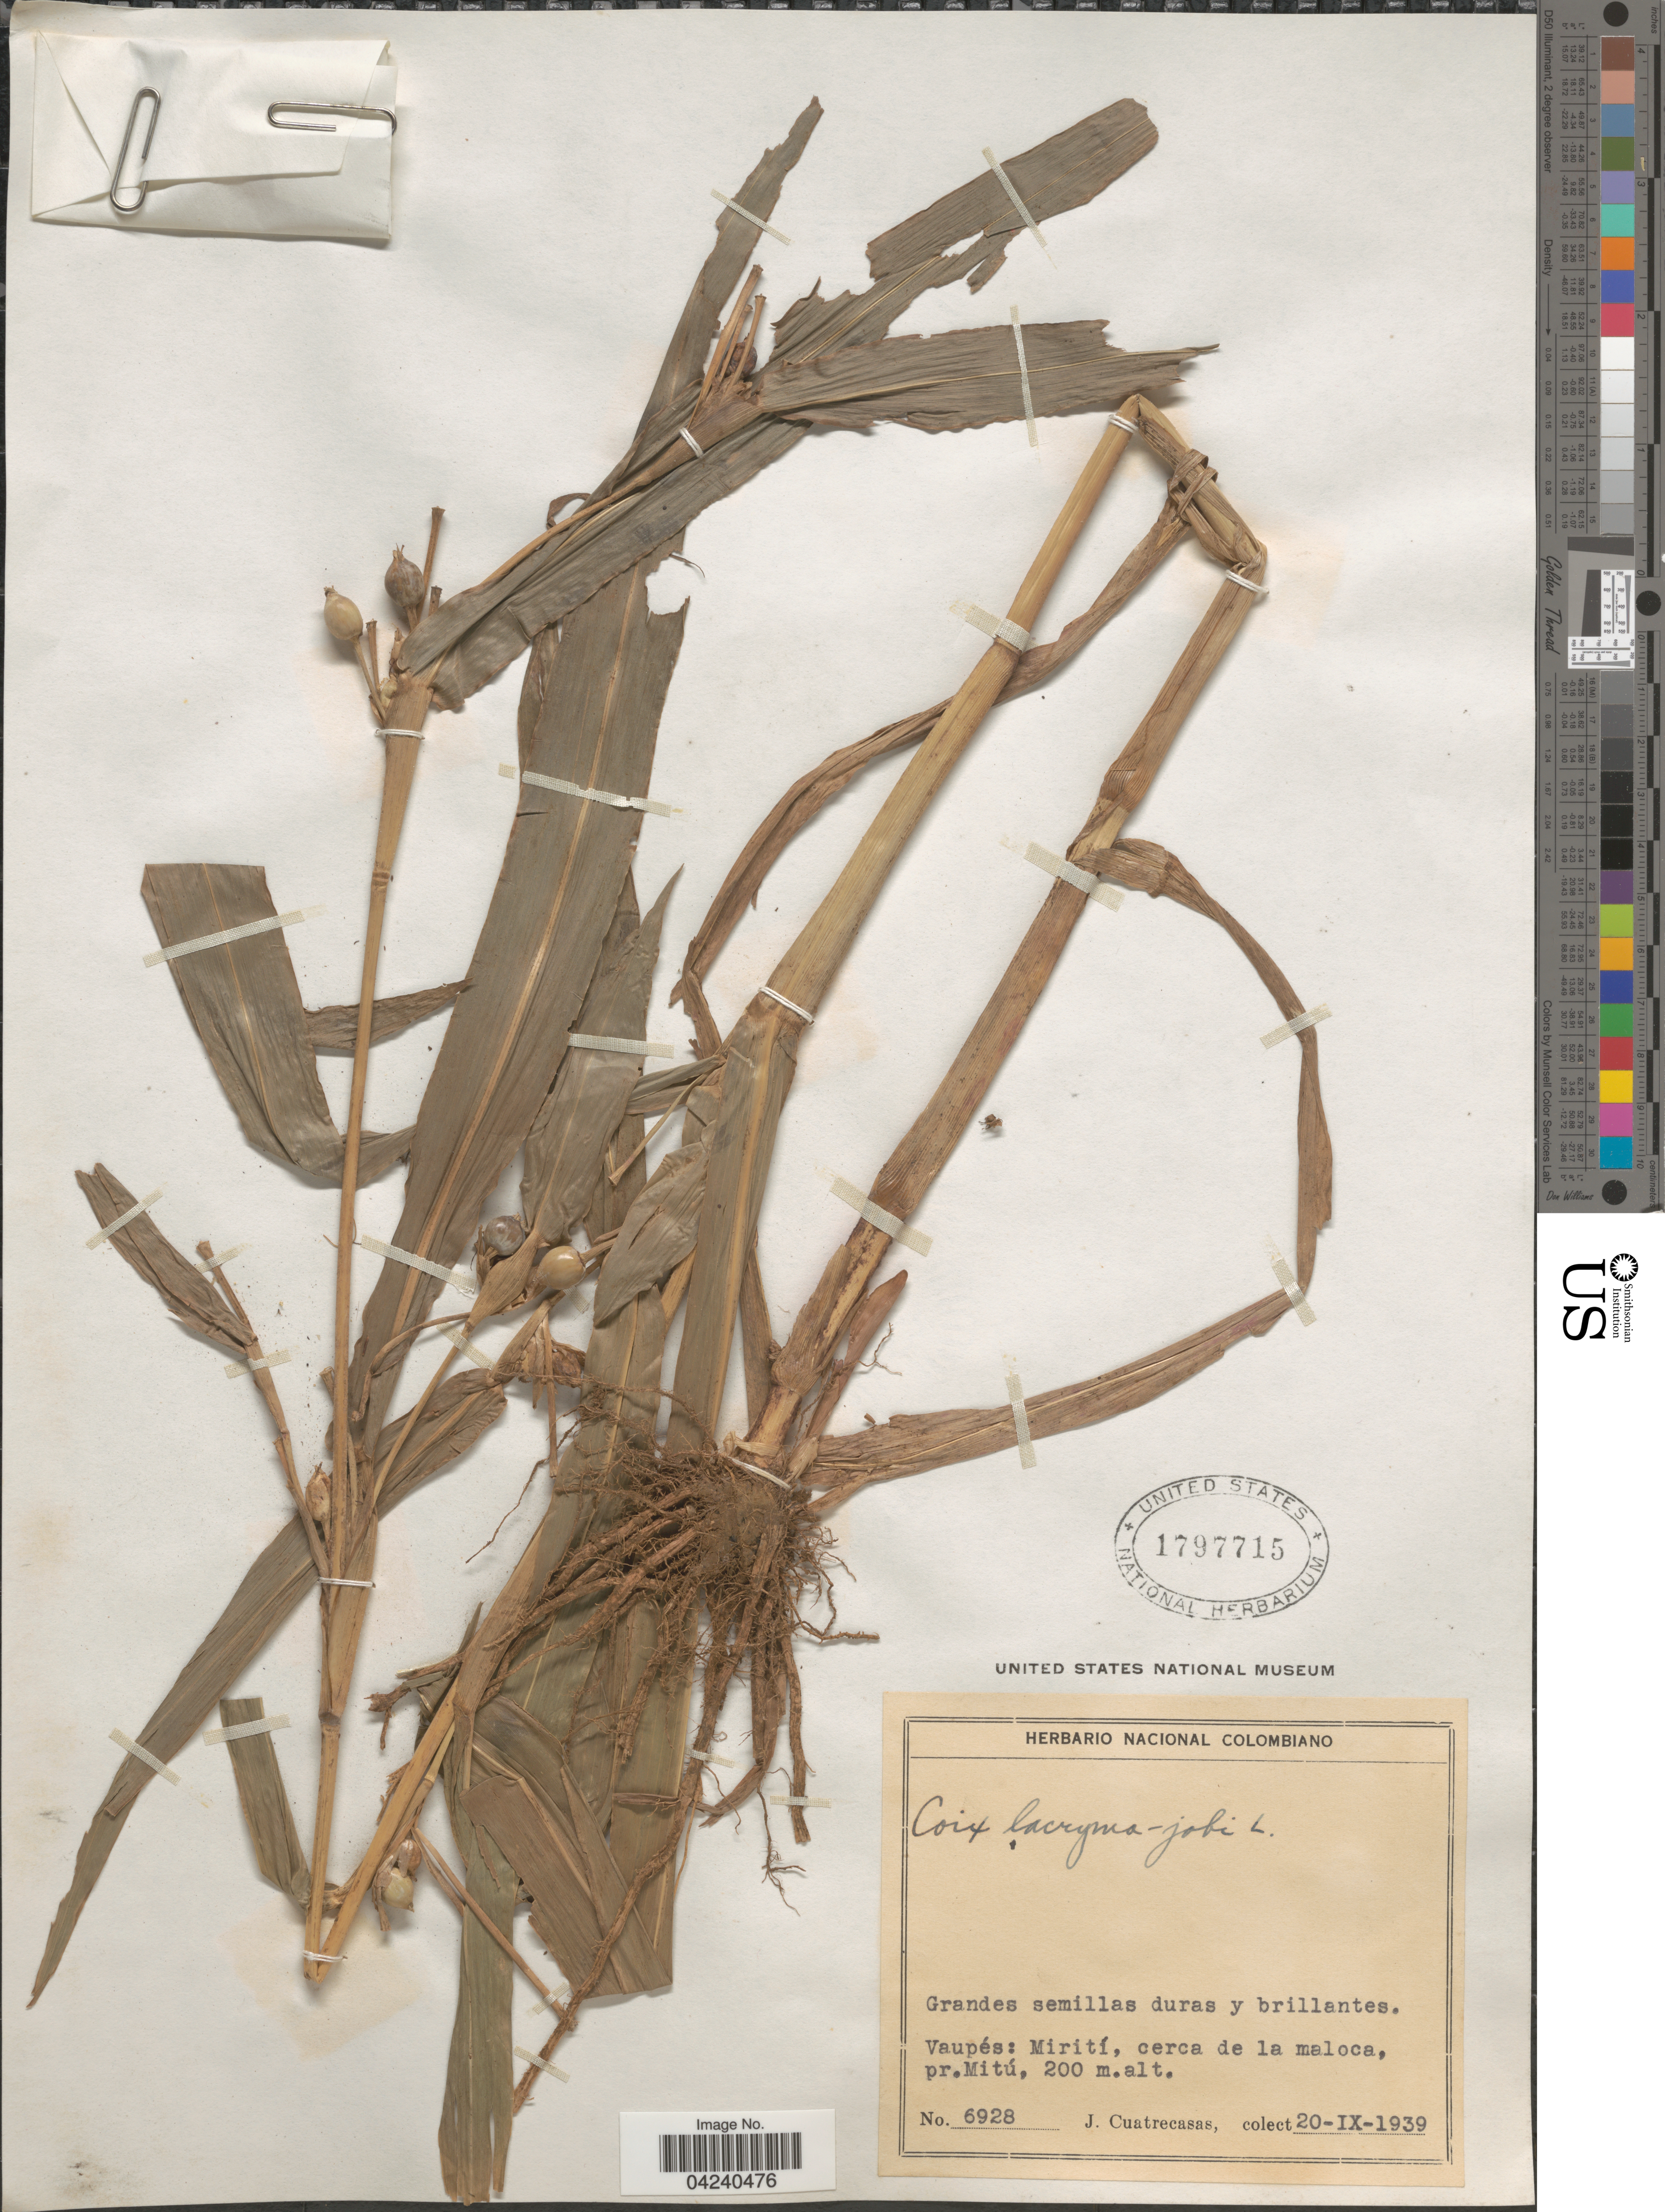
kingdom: Plantae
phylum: Tracheophyta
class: Liliopsida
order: Poales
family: Poaceae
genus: Coix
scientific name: Coix lacryma-jobi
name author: L.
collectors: J. Cuatrecasas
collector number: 6928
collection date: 1939-09-20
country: Colombia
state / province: Vaupés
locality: Mirití, cerca de la maloca, pr.Mitú.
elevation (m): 200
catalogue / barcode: US 1797715